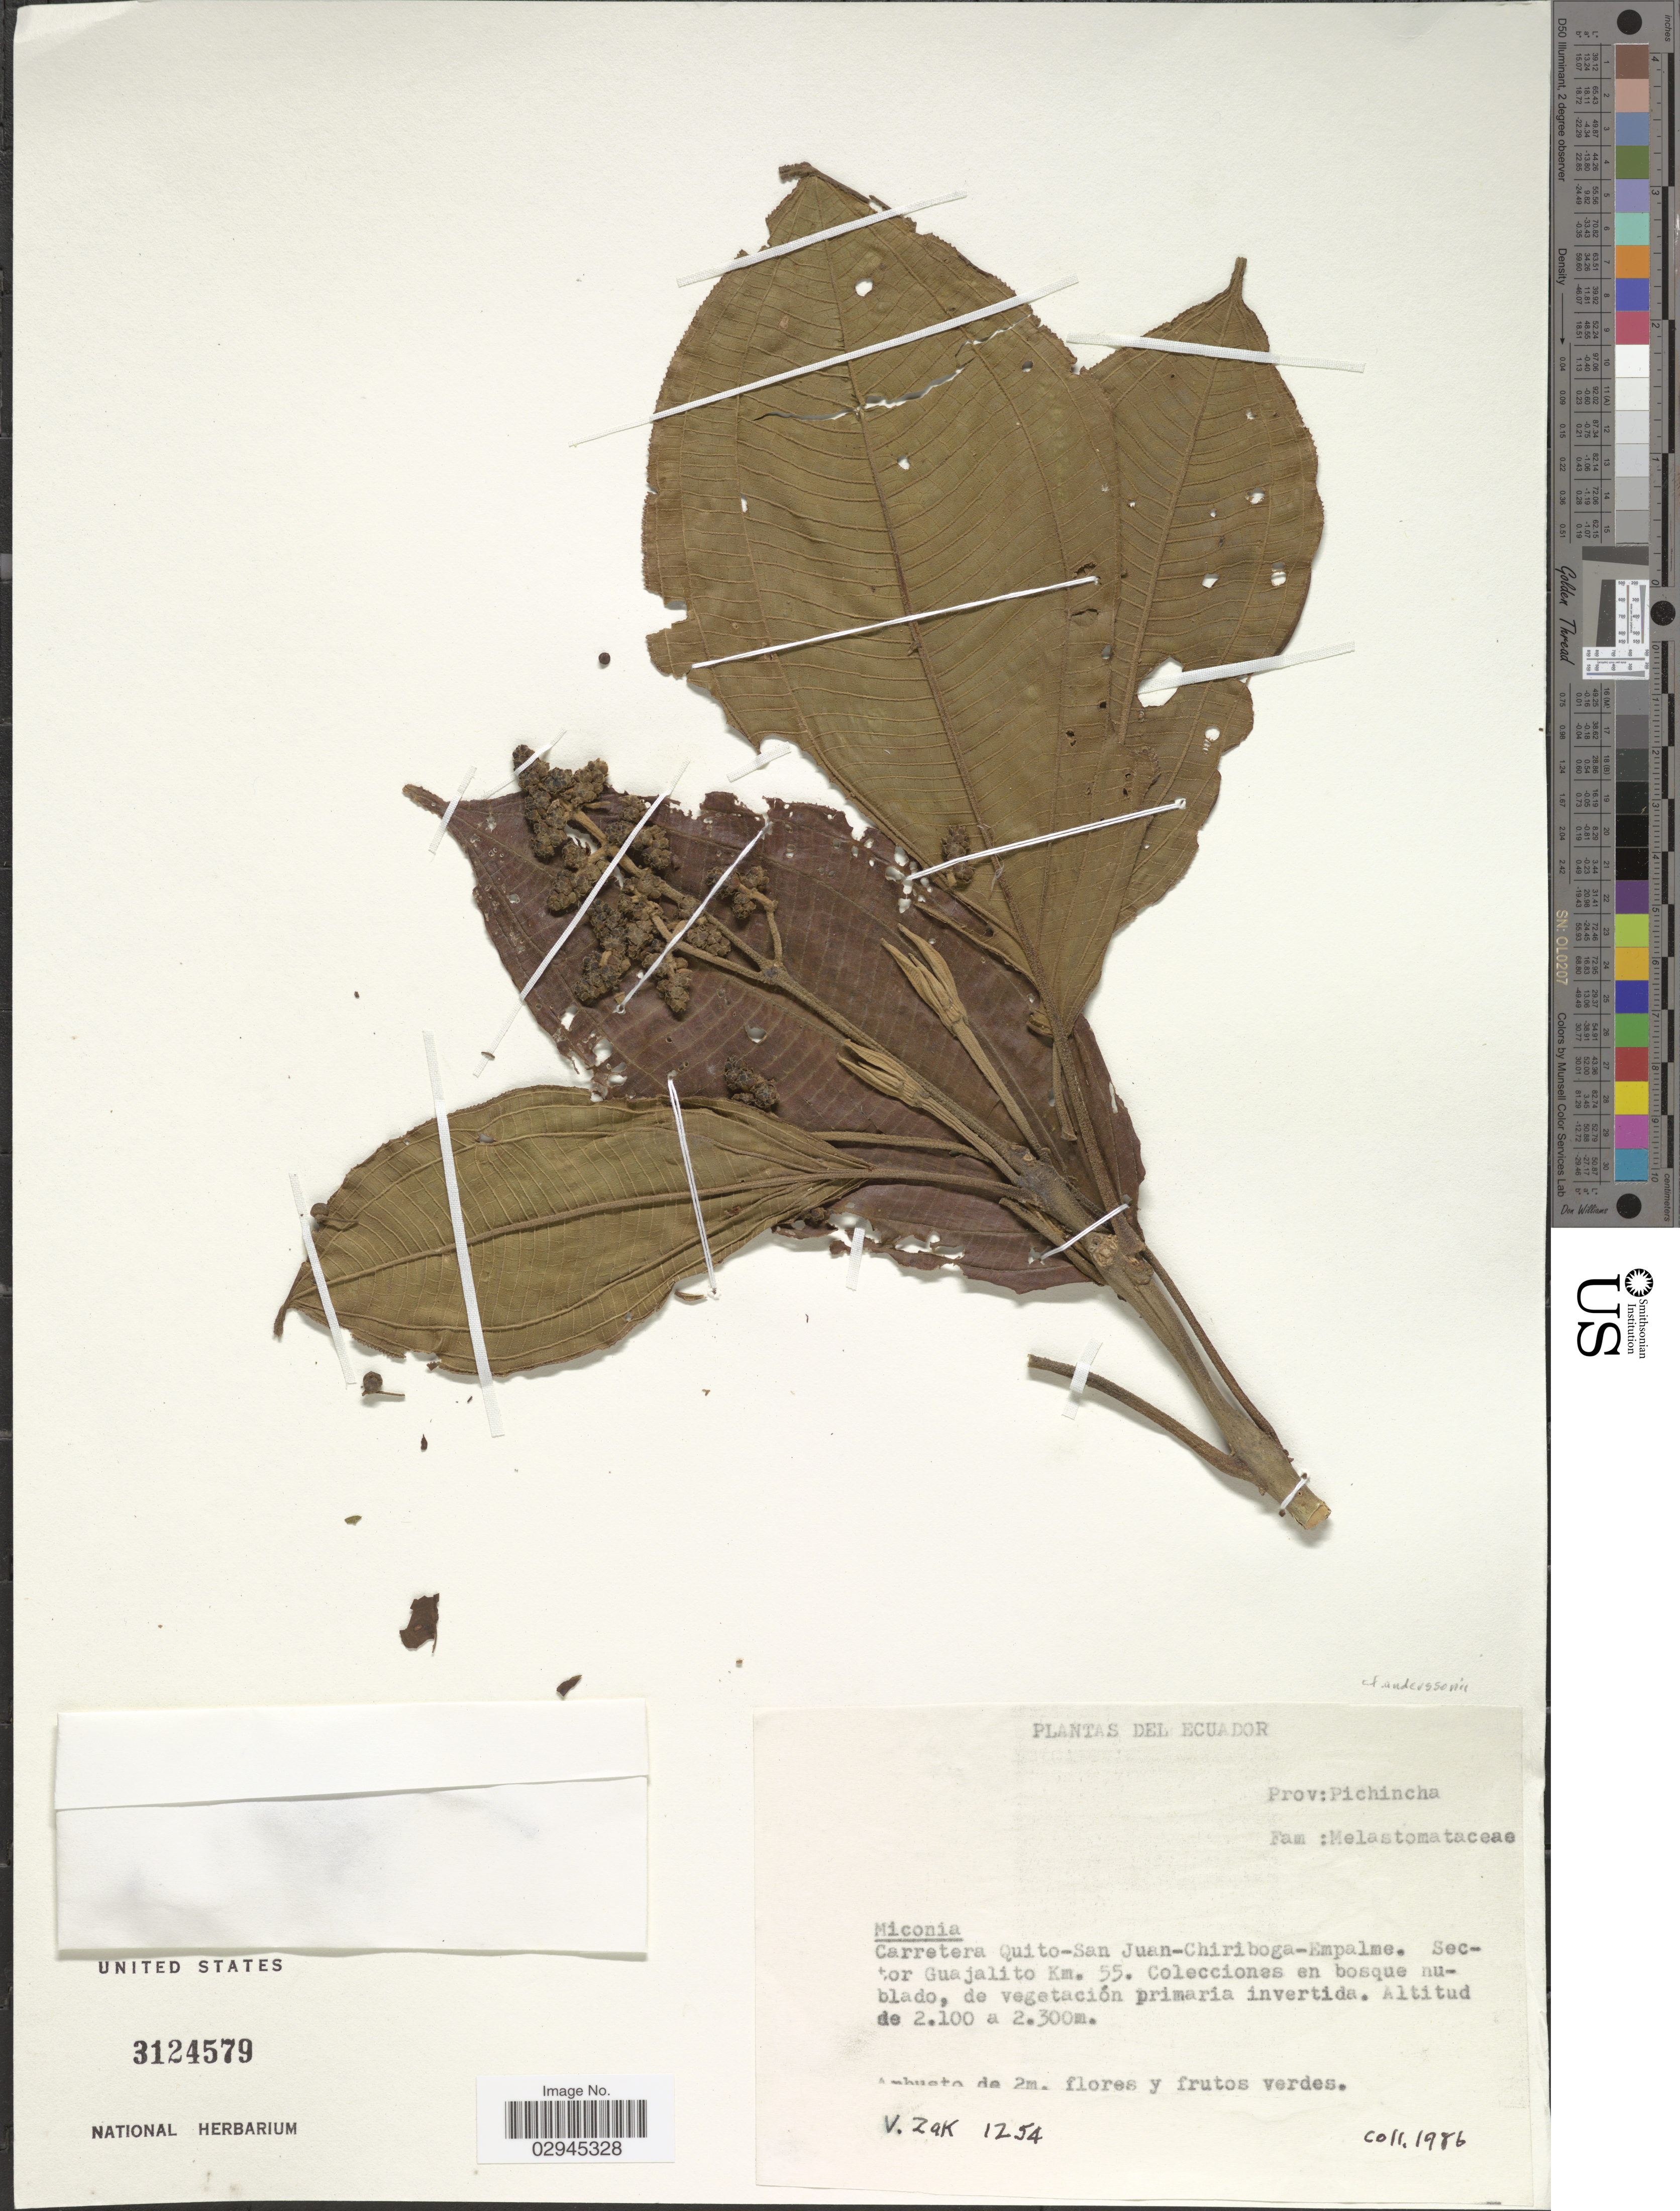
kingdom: Plantae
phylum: Tracheophyta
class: Magnoliopsida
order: Myrtales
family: Melastomataceae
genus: Miconia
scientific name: Miconia sp.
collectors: V. Zak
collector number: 1254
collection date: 1986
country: Ecuador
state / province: Pichincha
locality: Carretera Quito-San Juan-Chiriboga-Empalme. Sector Guajalito Km. 55.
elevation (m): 2100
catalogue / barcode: US 3124579